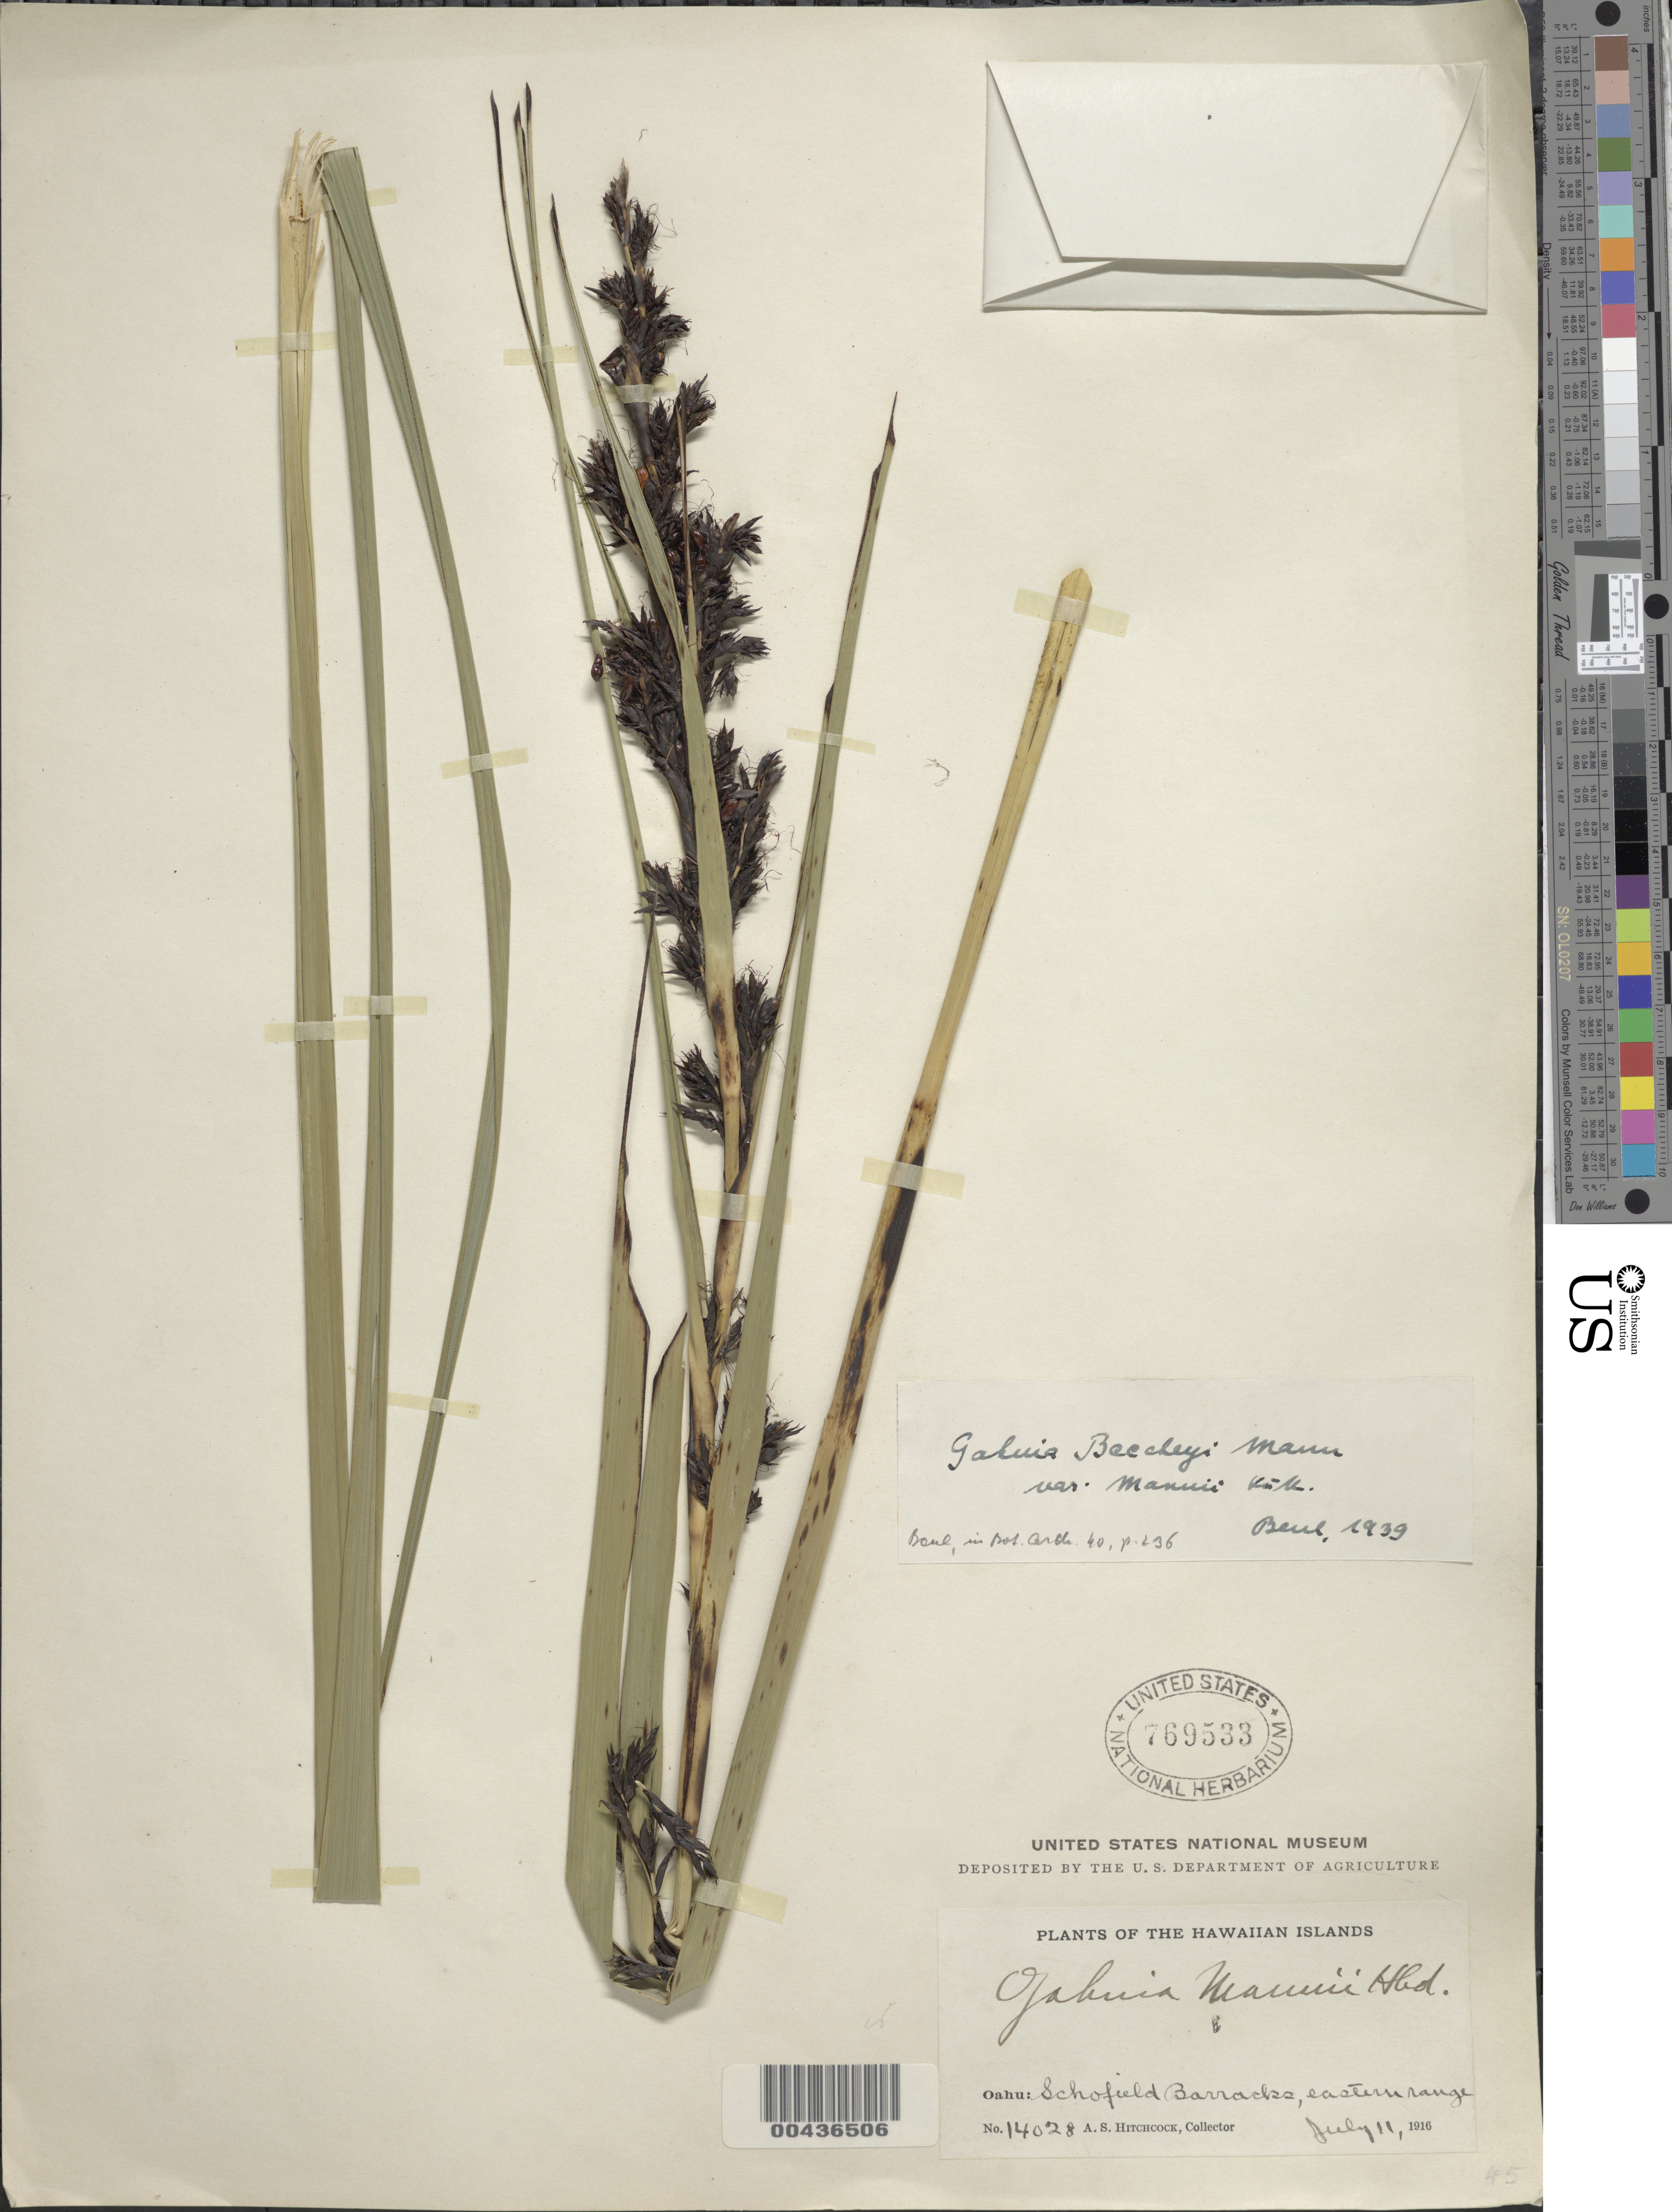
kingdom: Plantae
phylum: Tracheophyta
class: Liliopsida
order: Poales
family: Cyperaceae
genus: Gahnia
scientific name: Gahnia beecheyi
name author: H. Mann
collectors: A. S. Hitchcock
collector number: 14028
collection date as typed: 11 Jul 1916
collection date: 1916-07-11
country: United States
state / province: Hawaii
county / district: Honolulu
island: Oahu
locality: Schofield Barracks, eastern range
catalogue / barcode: US 769533